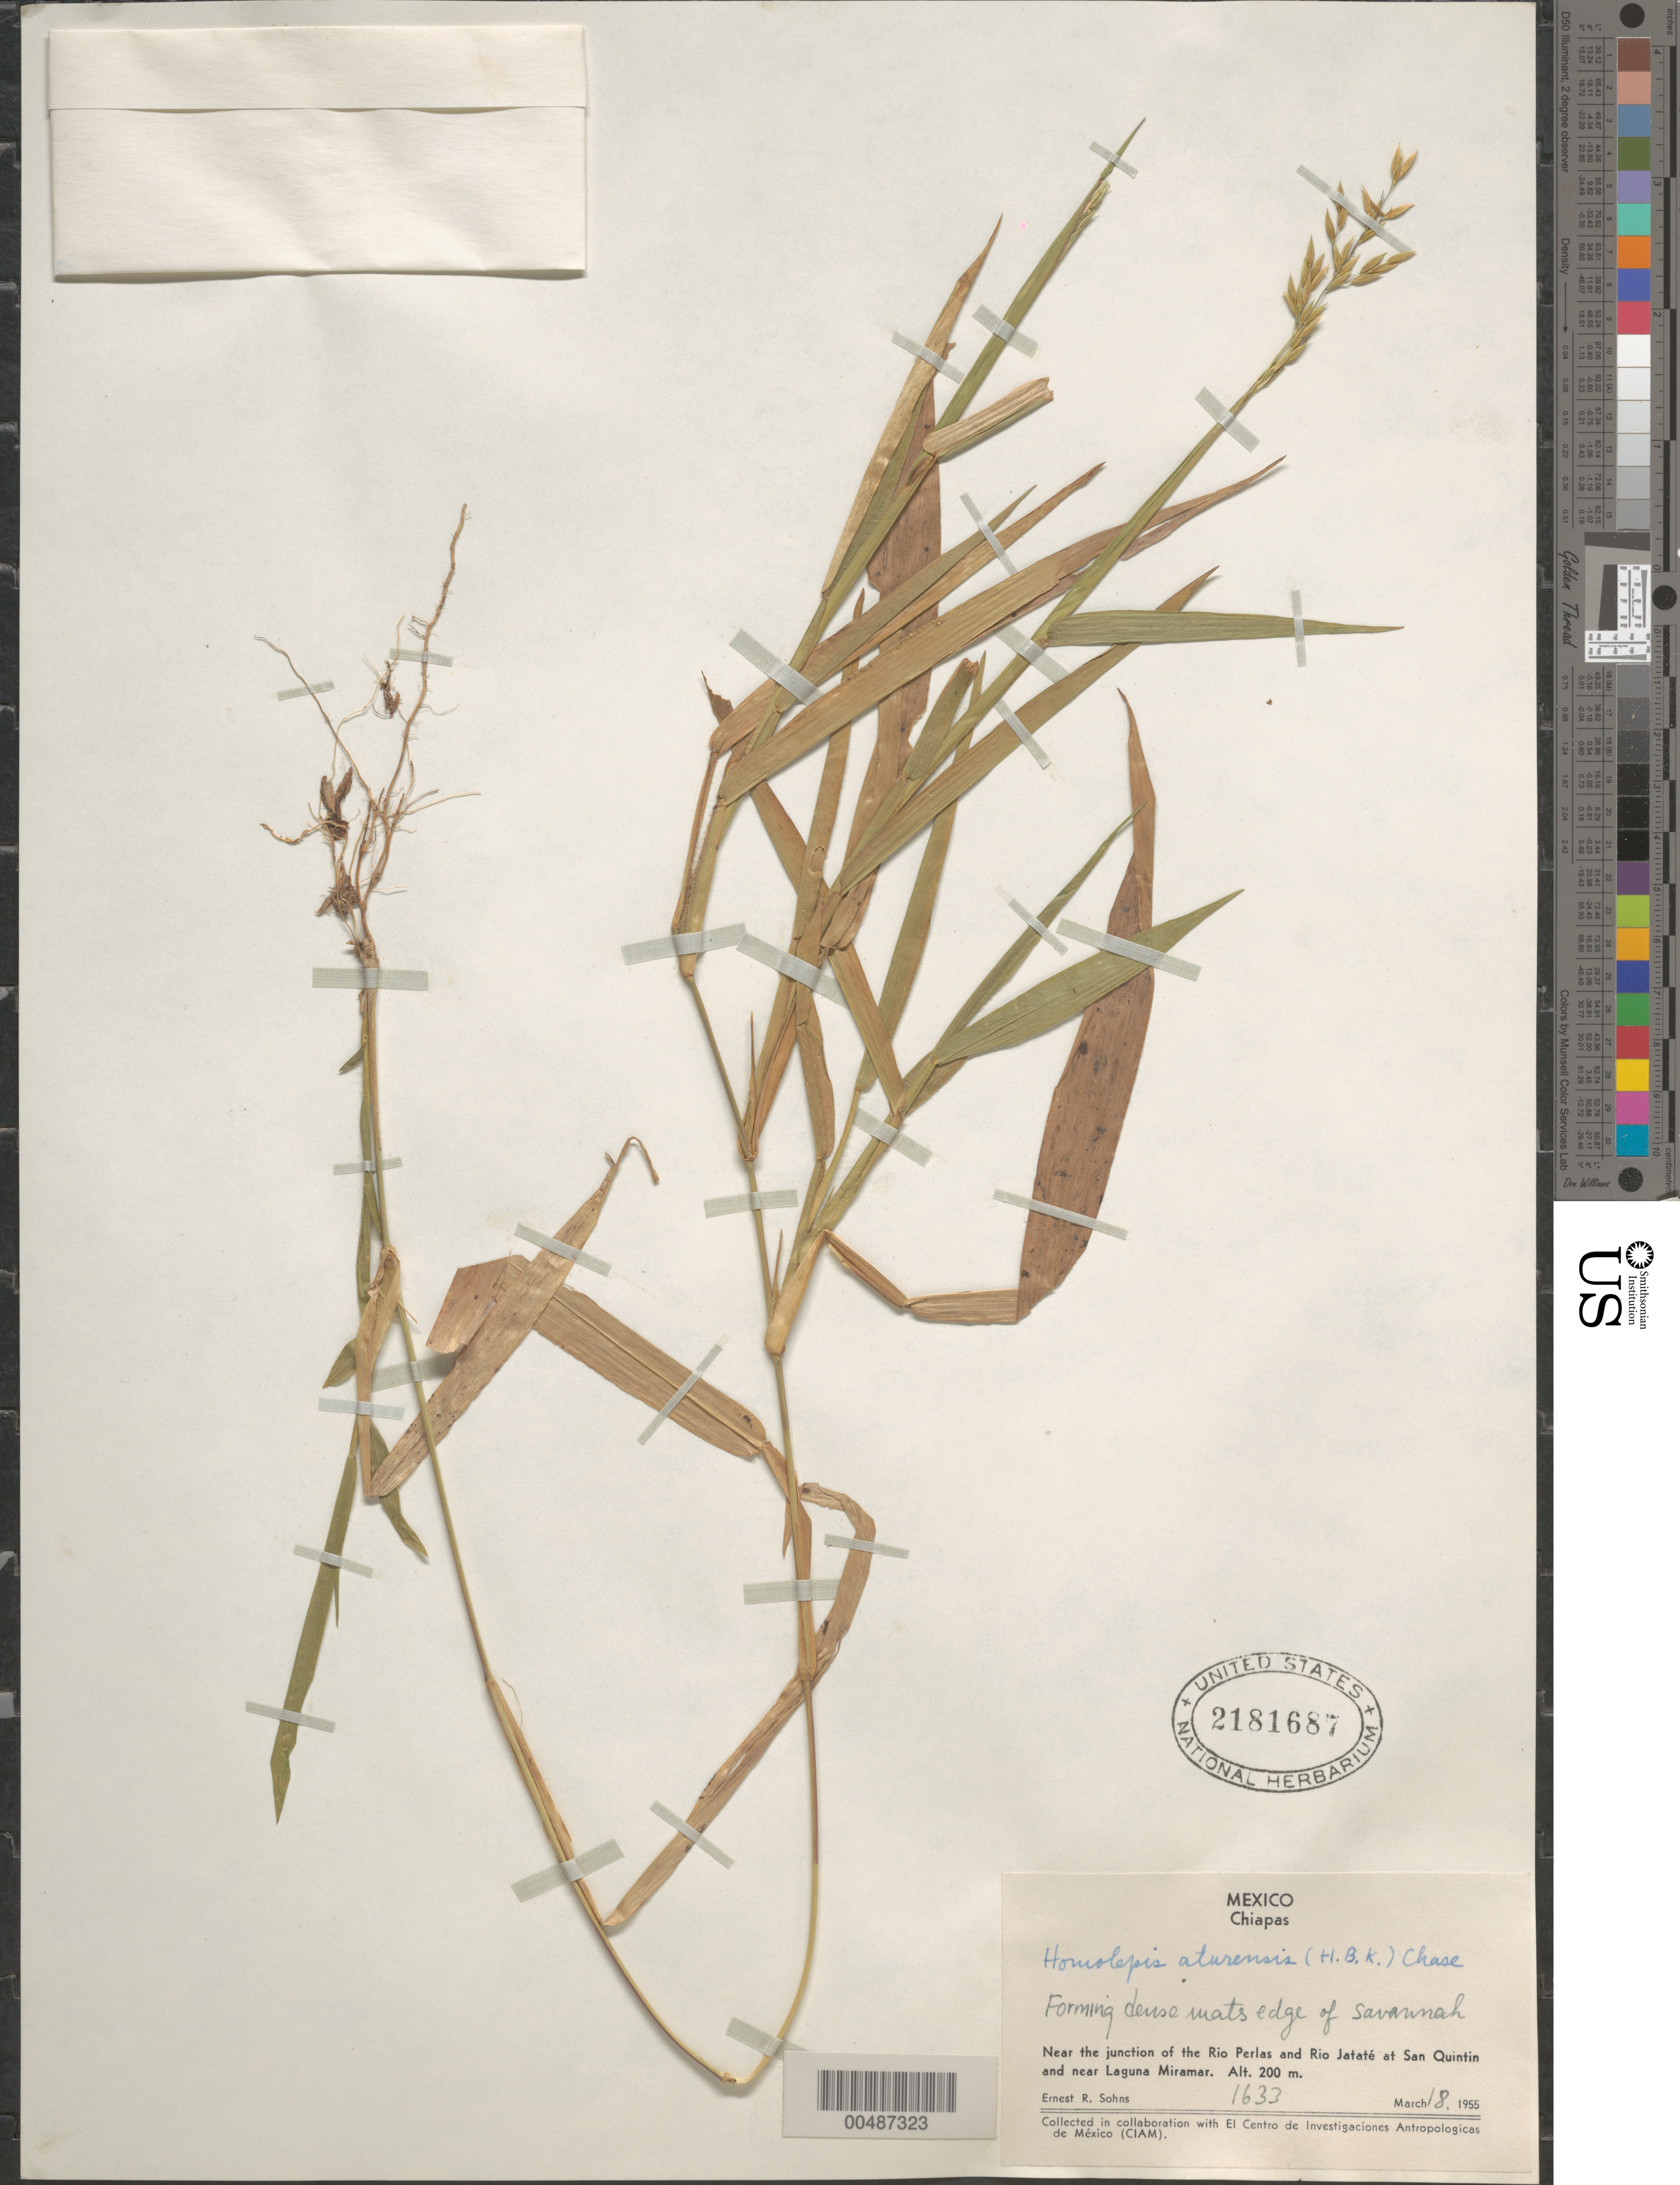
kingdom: Plantae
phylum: Tracheophyta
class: Liliopsida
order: Poales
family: Poaceae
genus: Homolepis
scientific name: Homolepis aturensis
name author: (Kunth) Chase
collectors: E. R. Sohns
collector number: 1633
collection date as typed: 18 Mar 1955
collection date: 1955-03-18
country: Mexico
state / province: Chiapas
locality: Near the jct of the Rio Perlas & Rio Jatat‚ at San Quintin & near Laguna Miramar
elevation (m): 200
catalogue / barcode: US 2181687